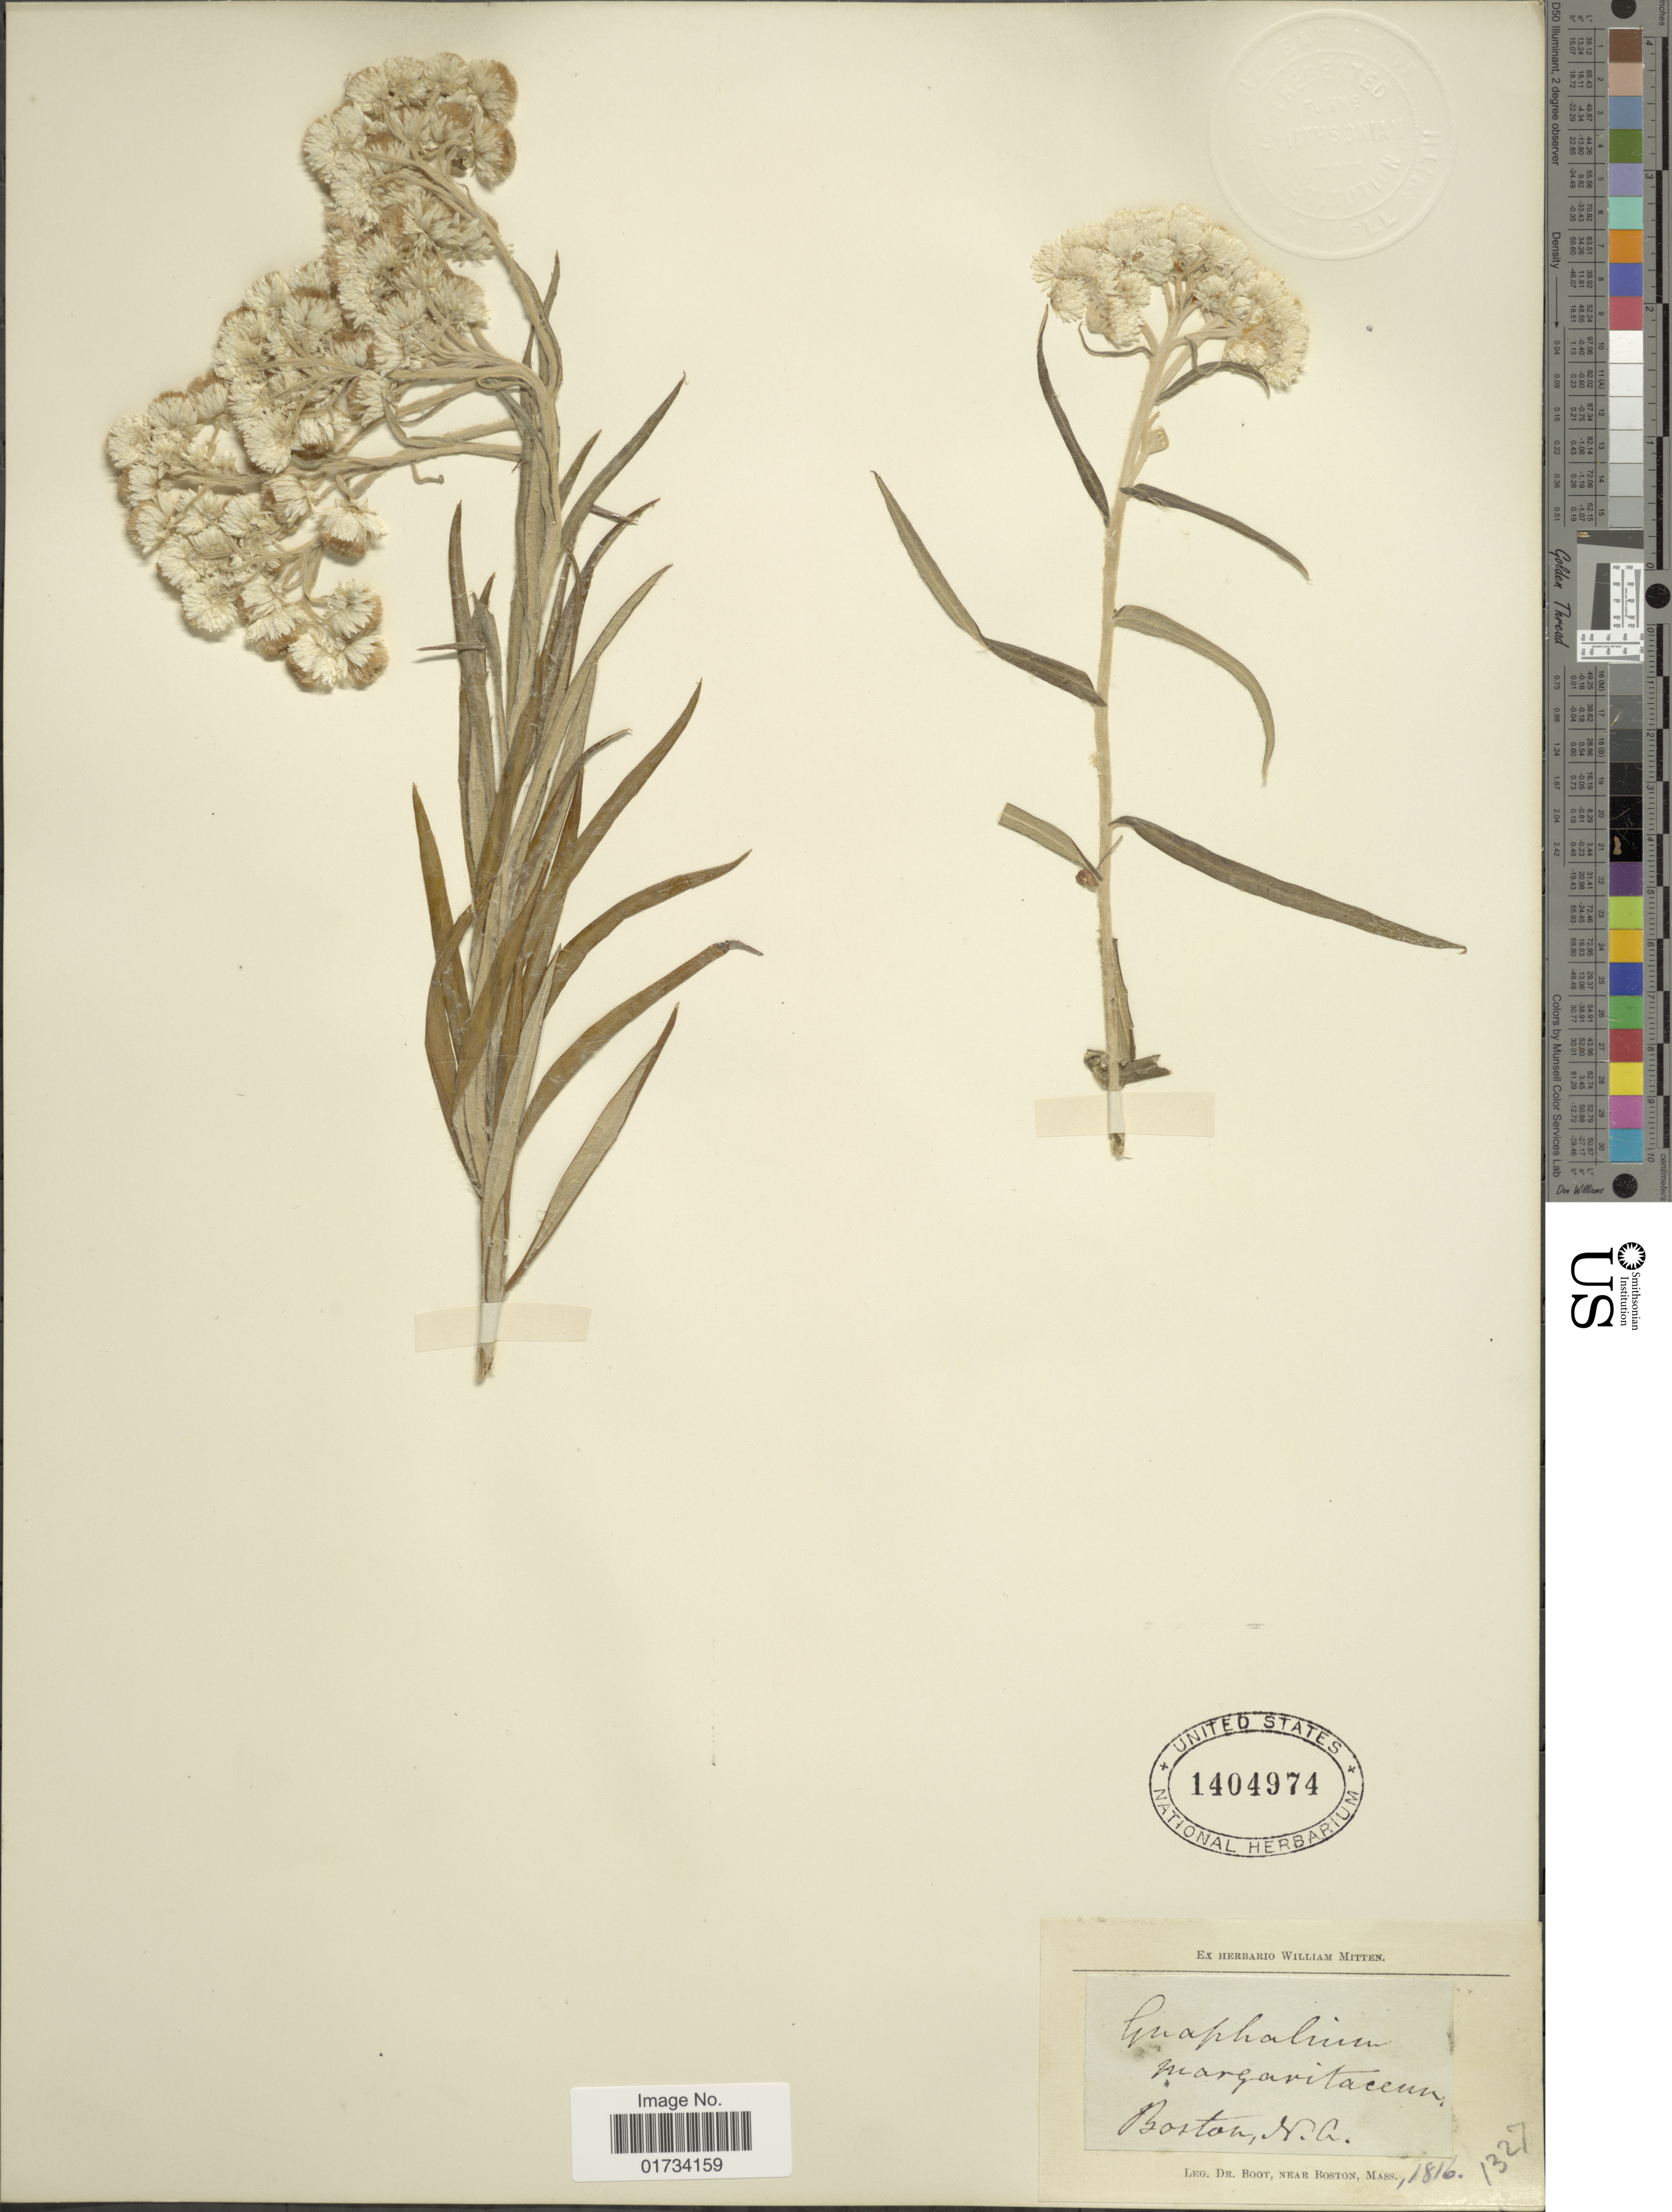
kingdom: Plantae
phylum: Tracheophyta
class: Magnoliopsida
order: Asterales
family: Asteraceae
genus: Anaphalis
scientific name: Anaphalis margaritacea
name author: (L.) Benth. & Hook. f.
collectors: Boot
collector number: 1327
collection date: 1816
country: United States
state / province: North Carolina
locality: Boston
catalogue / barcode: US 1404974